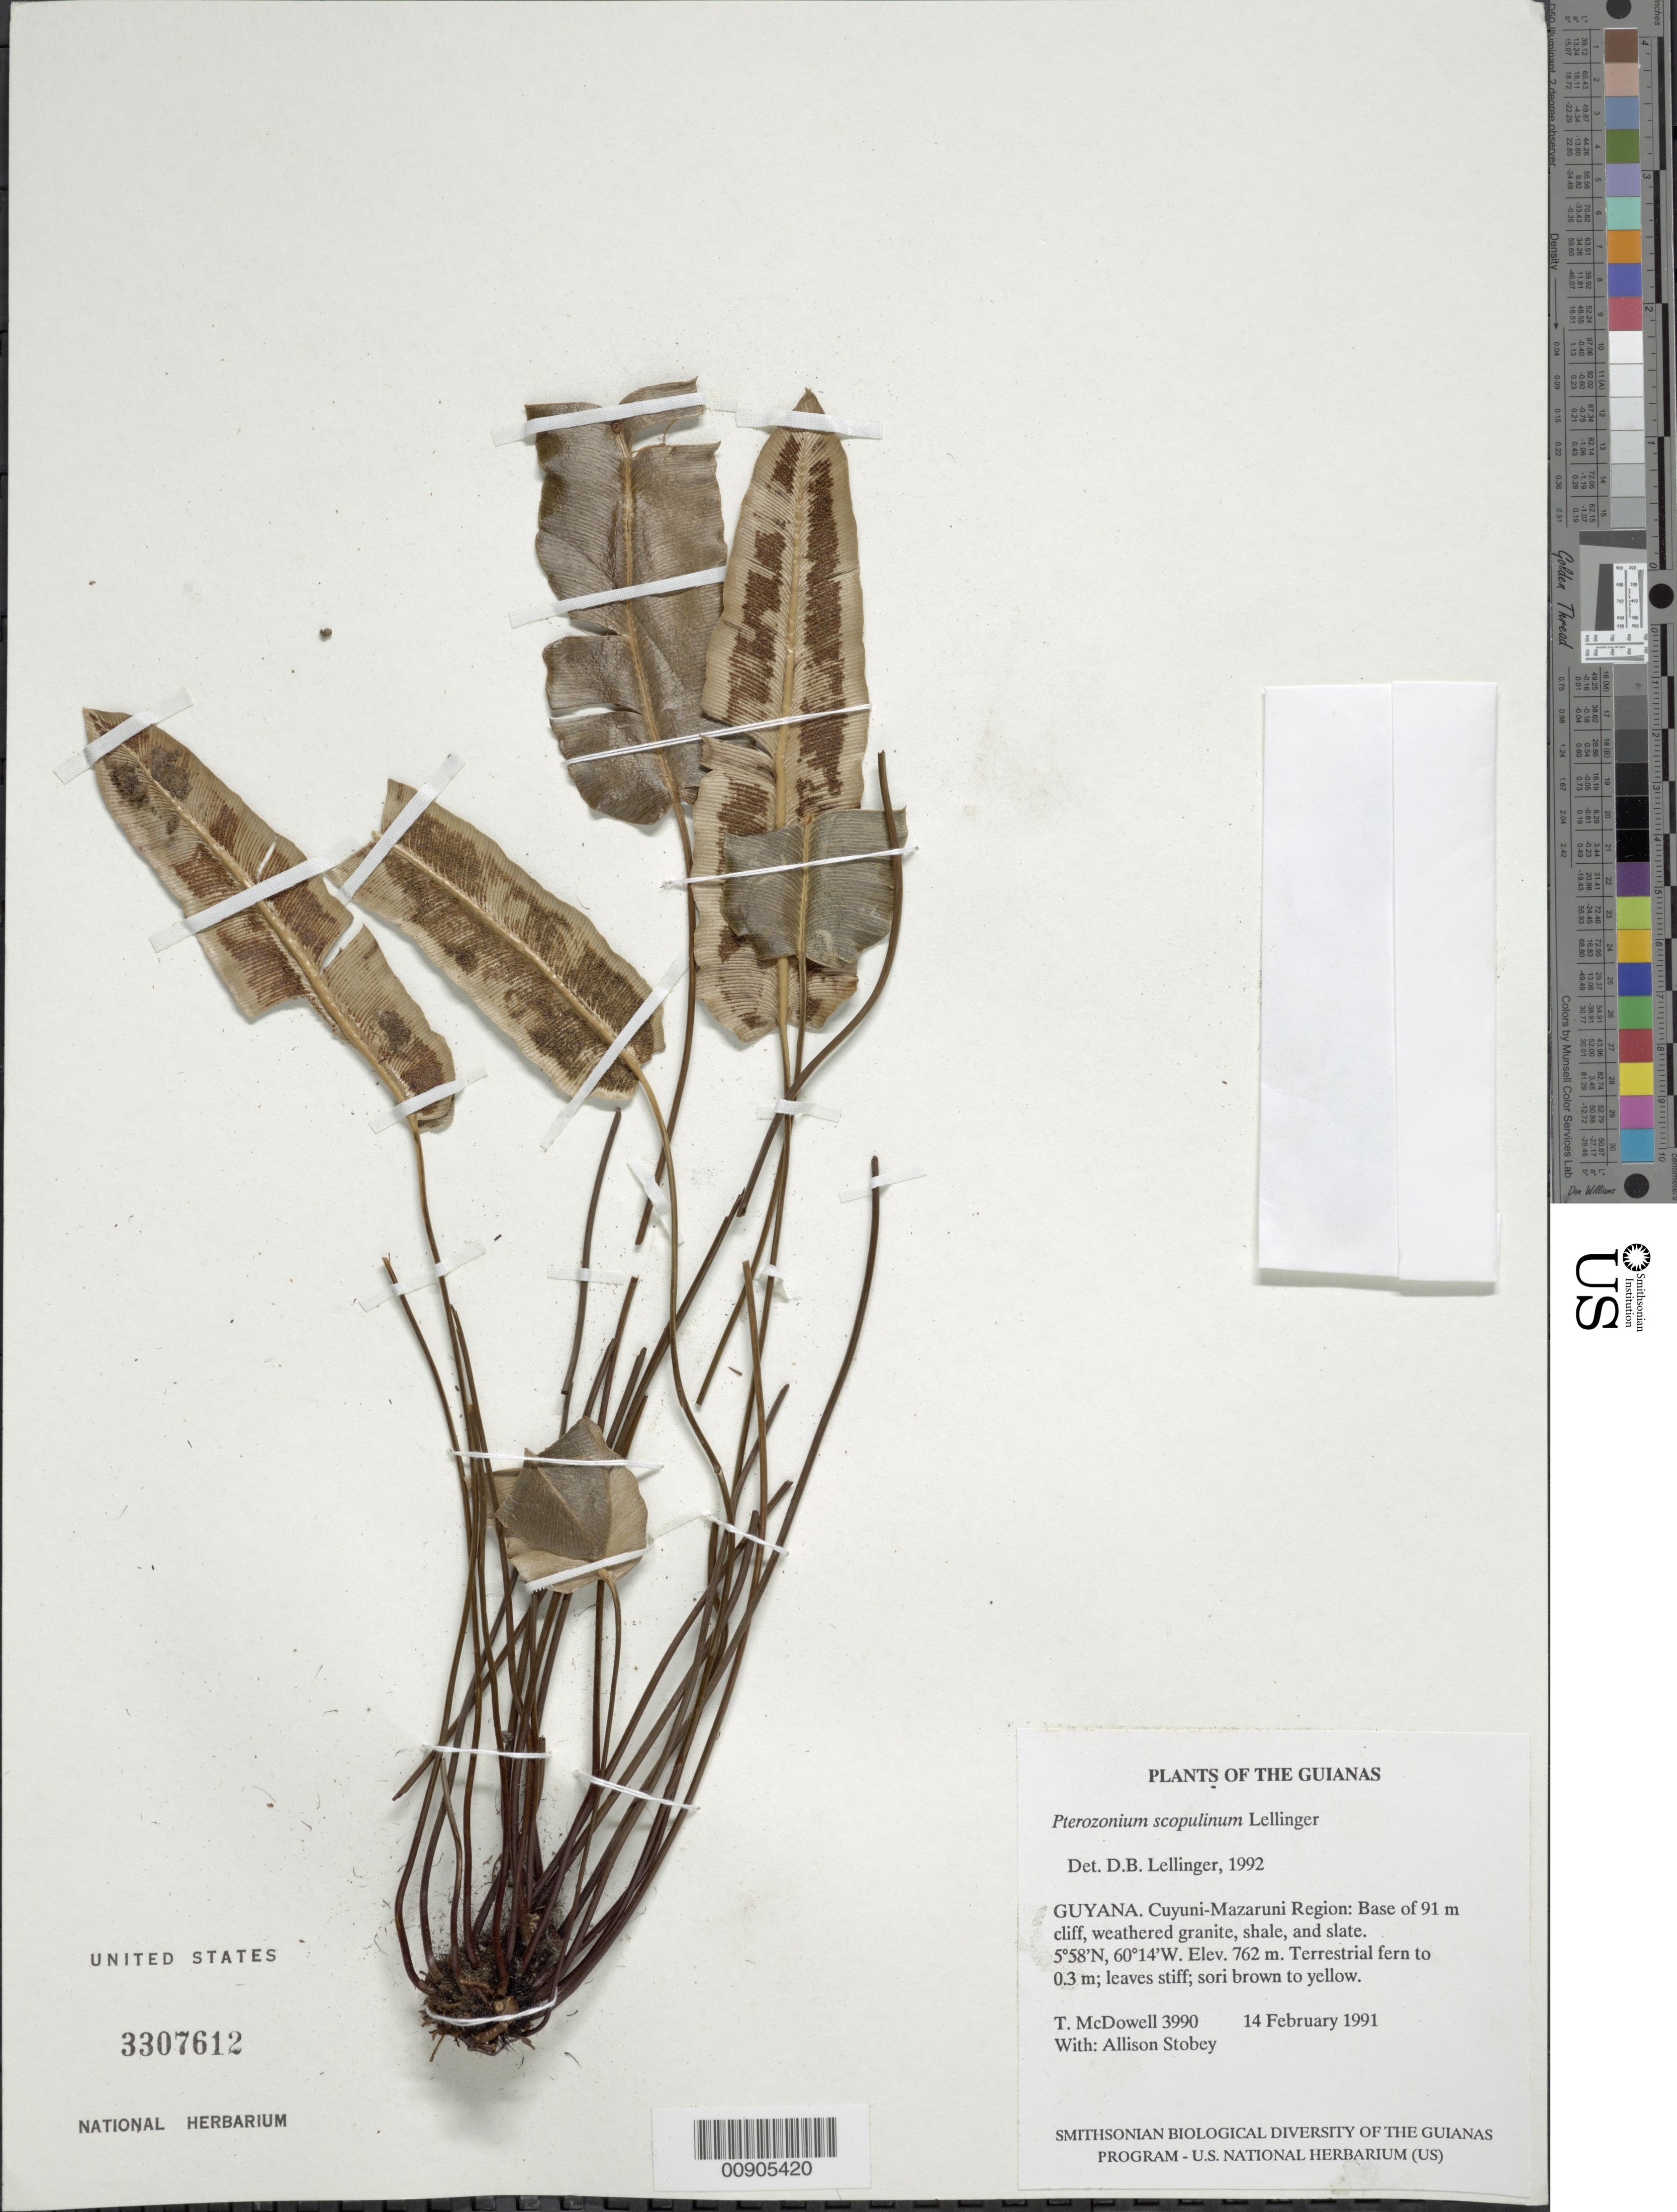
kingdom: Plantae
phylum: Tracheophyta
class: Polypodiopsida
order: Polypodiales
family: Pteridaceae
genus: Pterozonium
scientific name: Pterozonium scopulinum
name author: Lellinger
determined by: Lellinger, David B., (BOT), Smithsonian Institution - National Museum of Natural History (UNITED STATES)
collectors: T. McDowell, A. Stobey & O. Williams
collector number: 3990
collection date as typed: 14 February 1991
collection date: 1991-02-14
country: Guyana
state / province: Cuyuni-Mazaruni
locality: Mountain near Eping River. At base of 90 m cliff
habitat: Weathered granite, shale, and slate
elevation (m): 762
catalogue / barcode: US 3307612